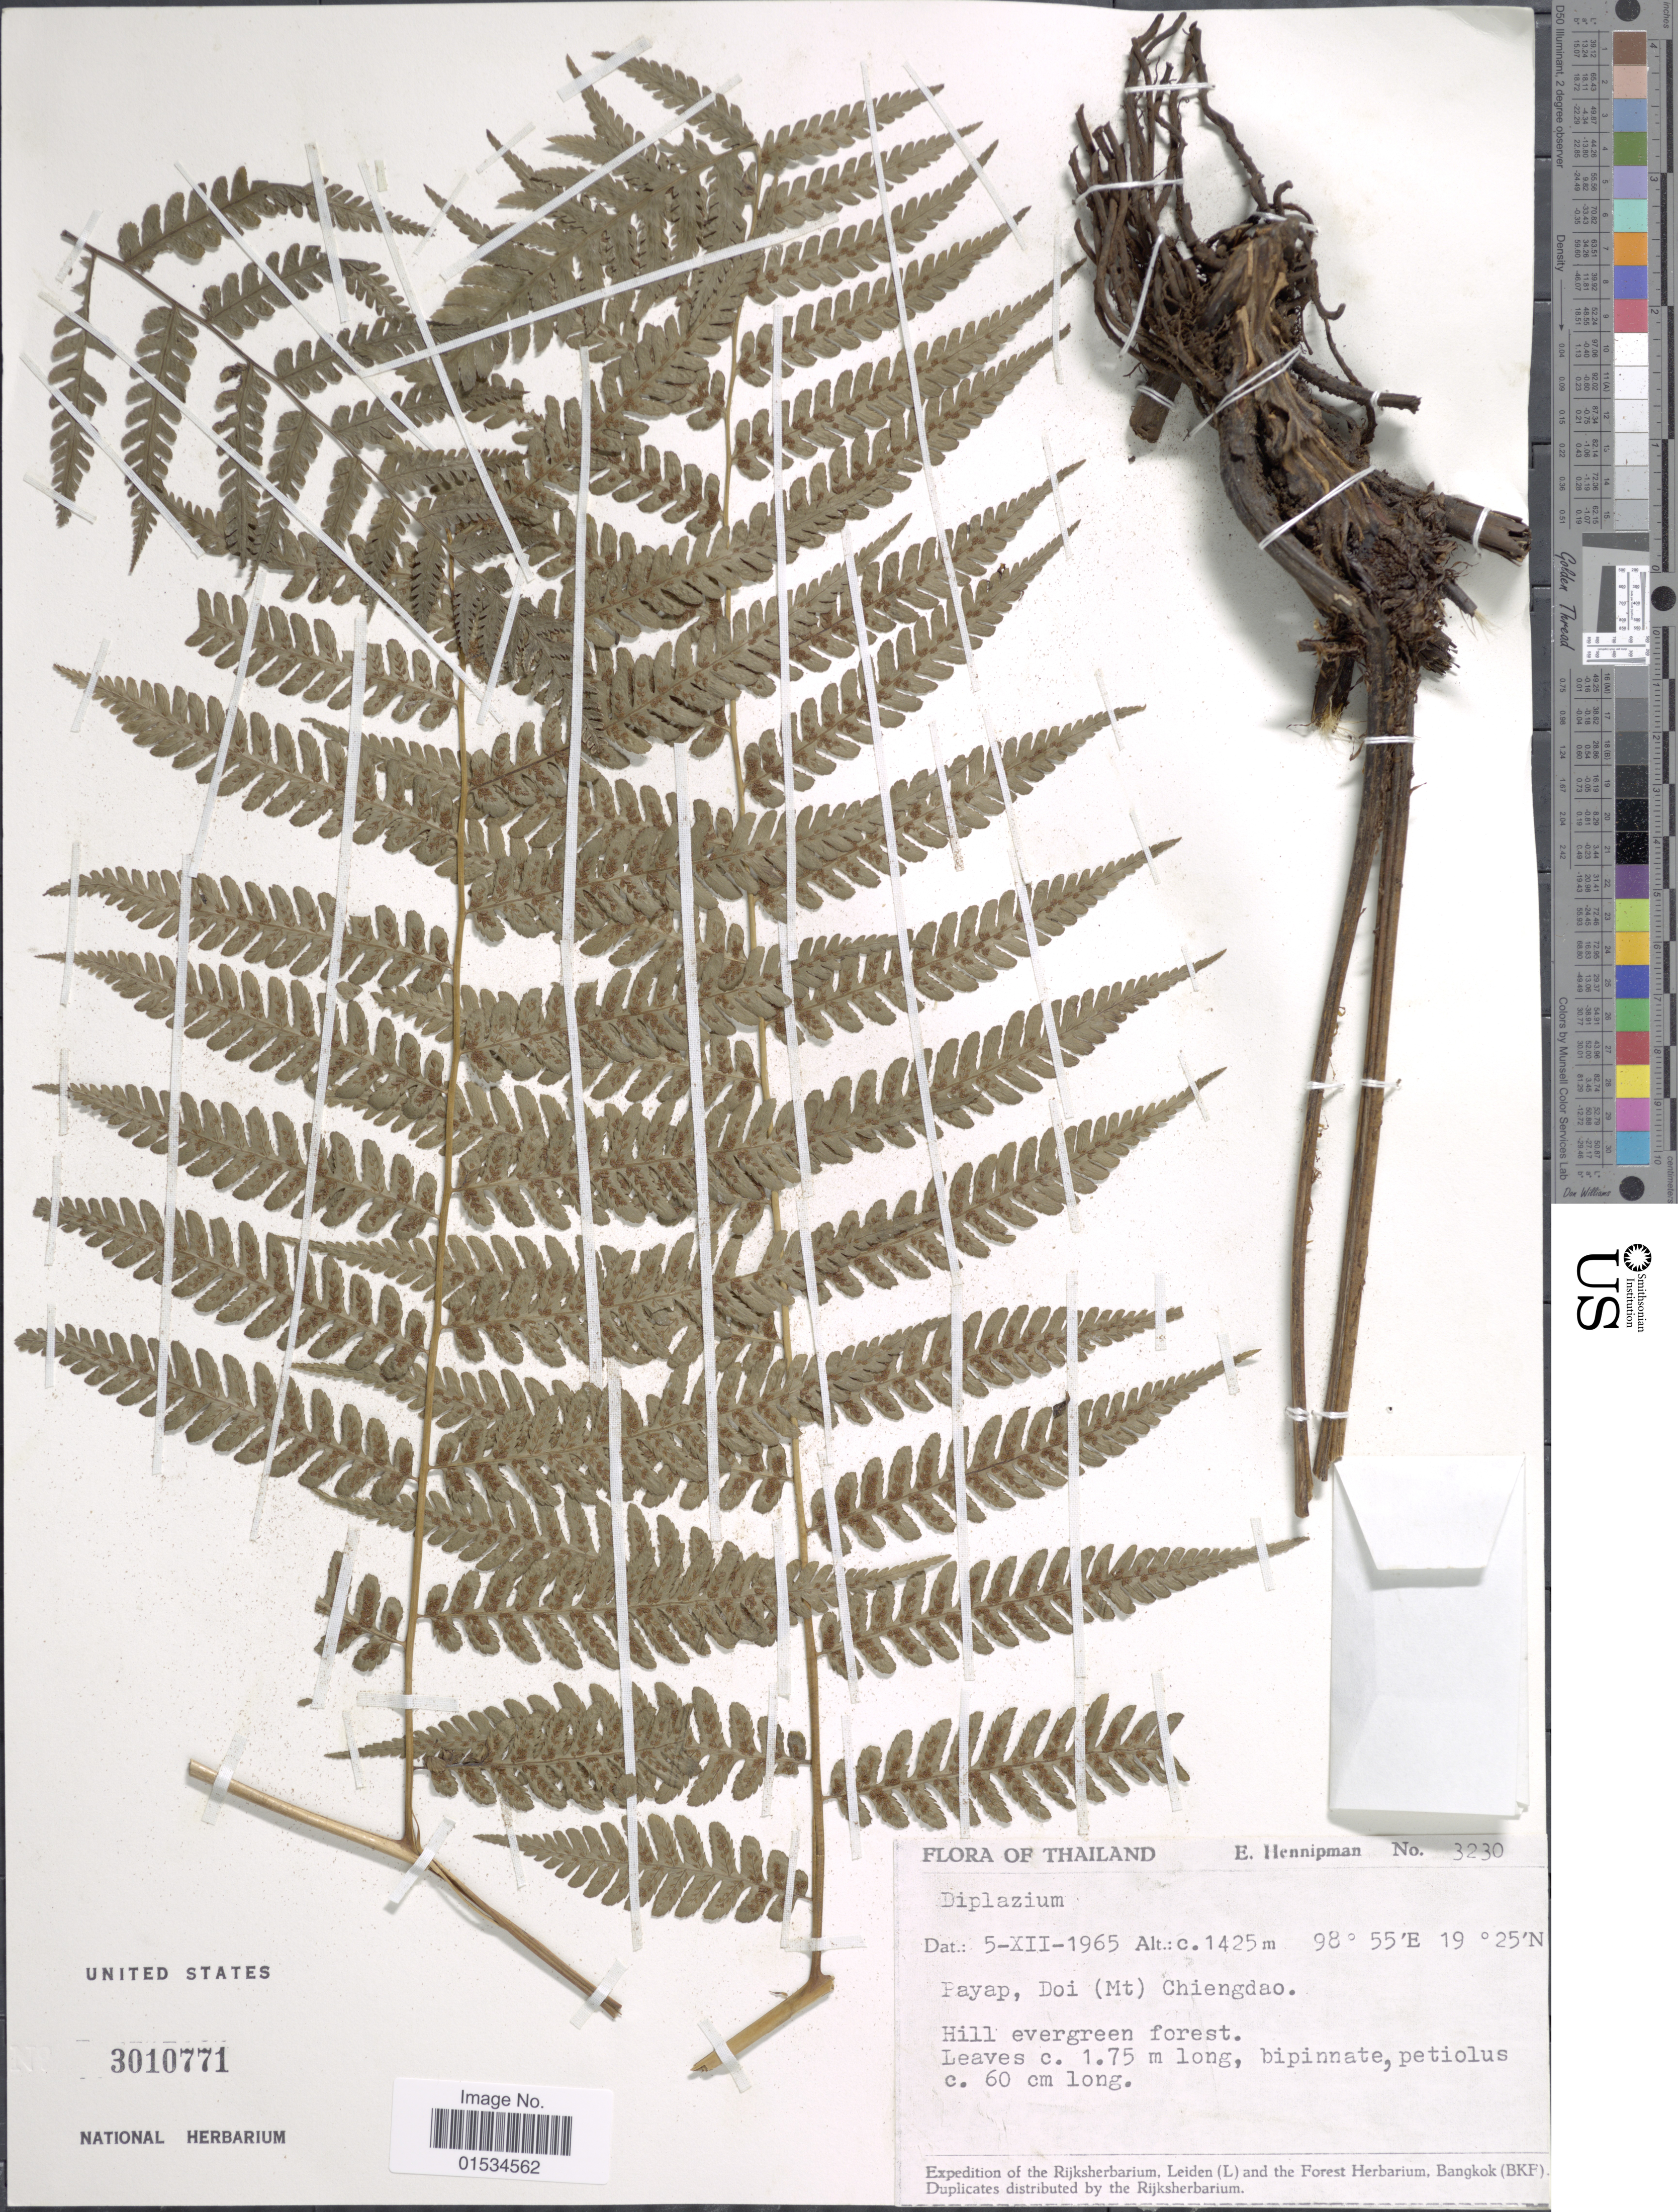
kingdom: Plantae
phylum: Tracheophyta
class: Polypodiopsida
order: Polypodiales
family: Athyriaceae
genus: Diplazium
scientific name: Diplazium sp.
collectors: E. Hennipman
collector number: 3230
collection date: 1965-12-05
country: Thailand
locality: Payap, Doi (Mt) Chiengdao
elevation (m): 1425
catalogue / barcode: US 3010771